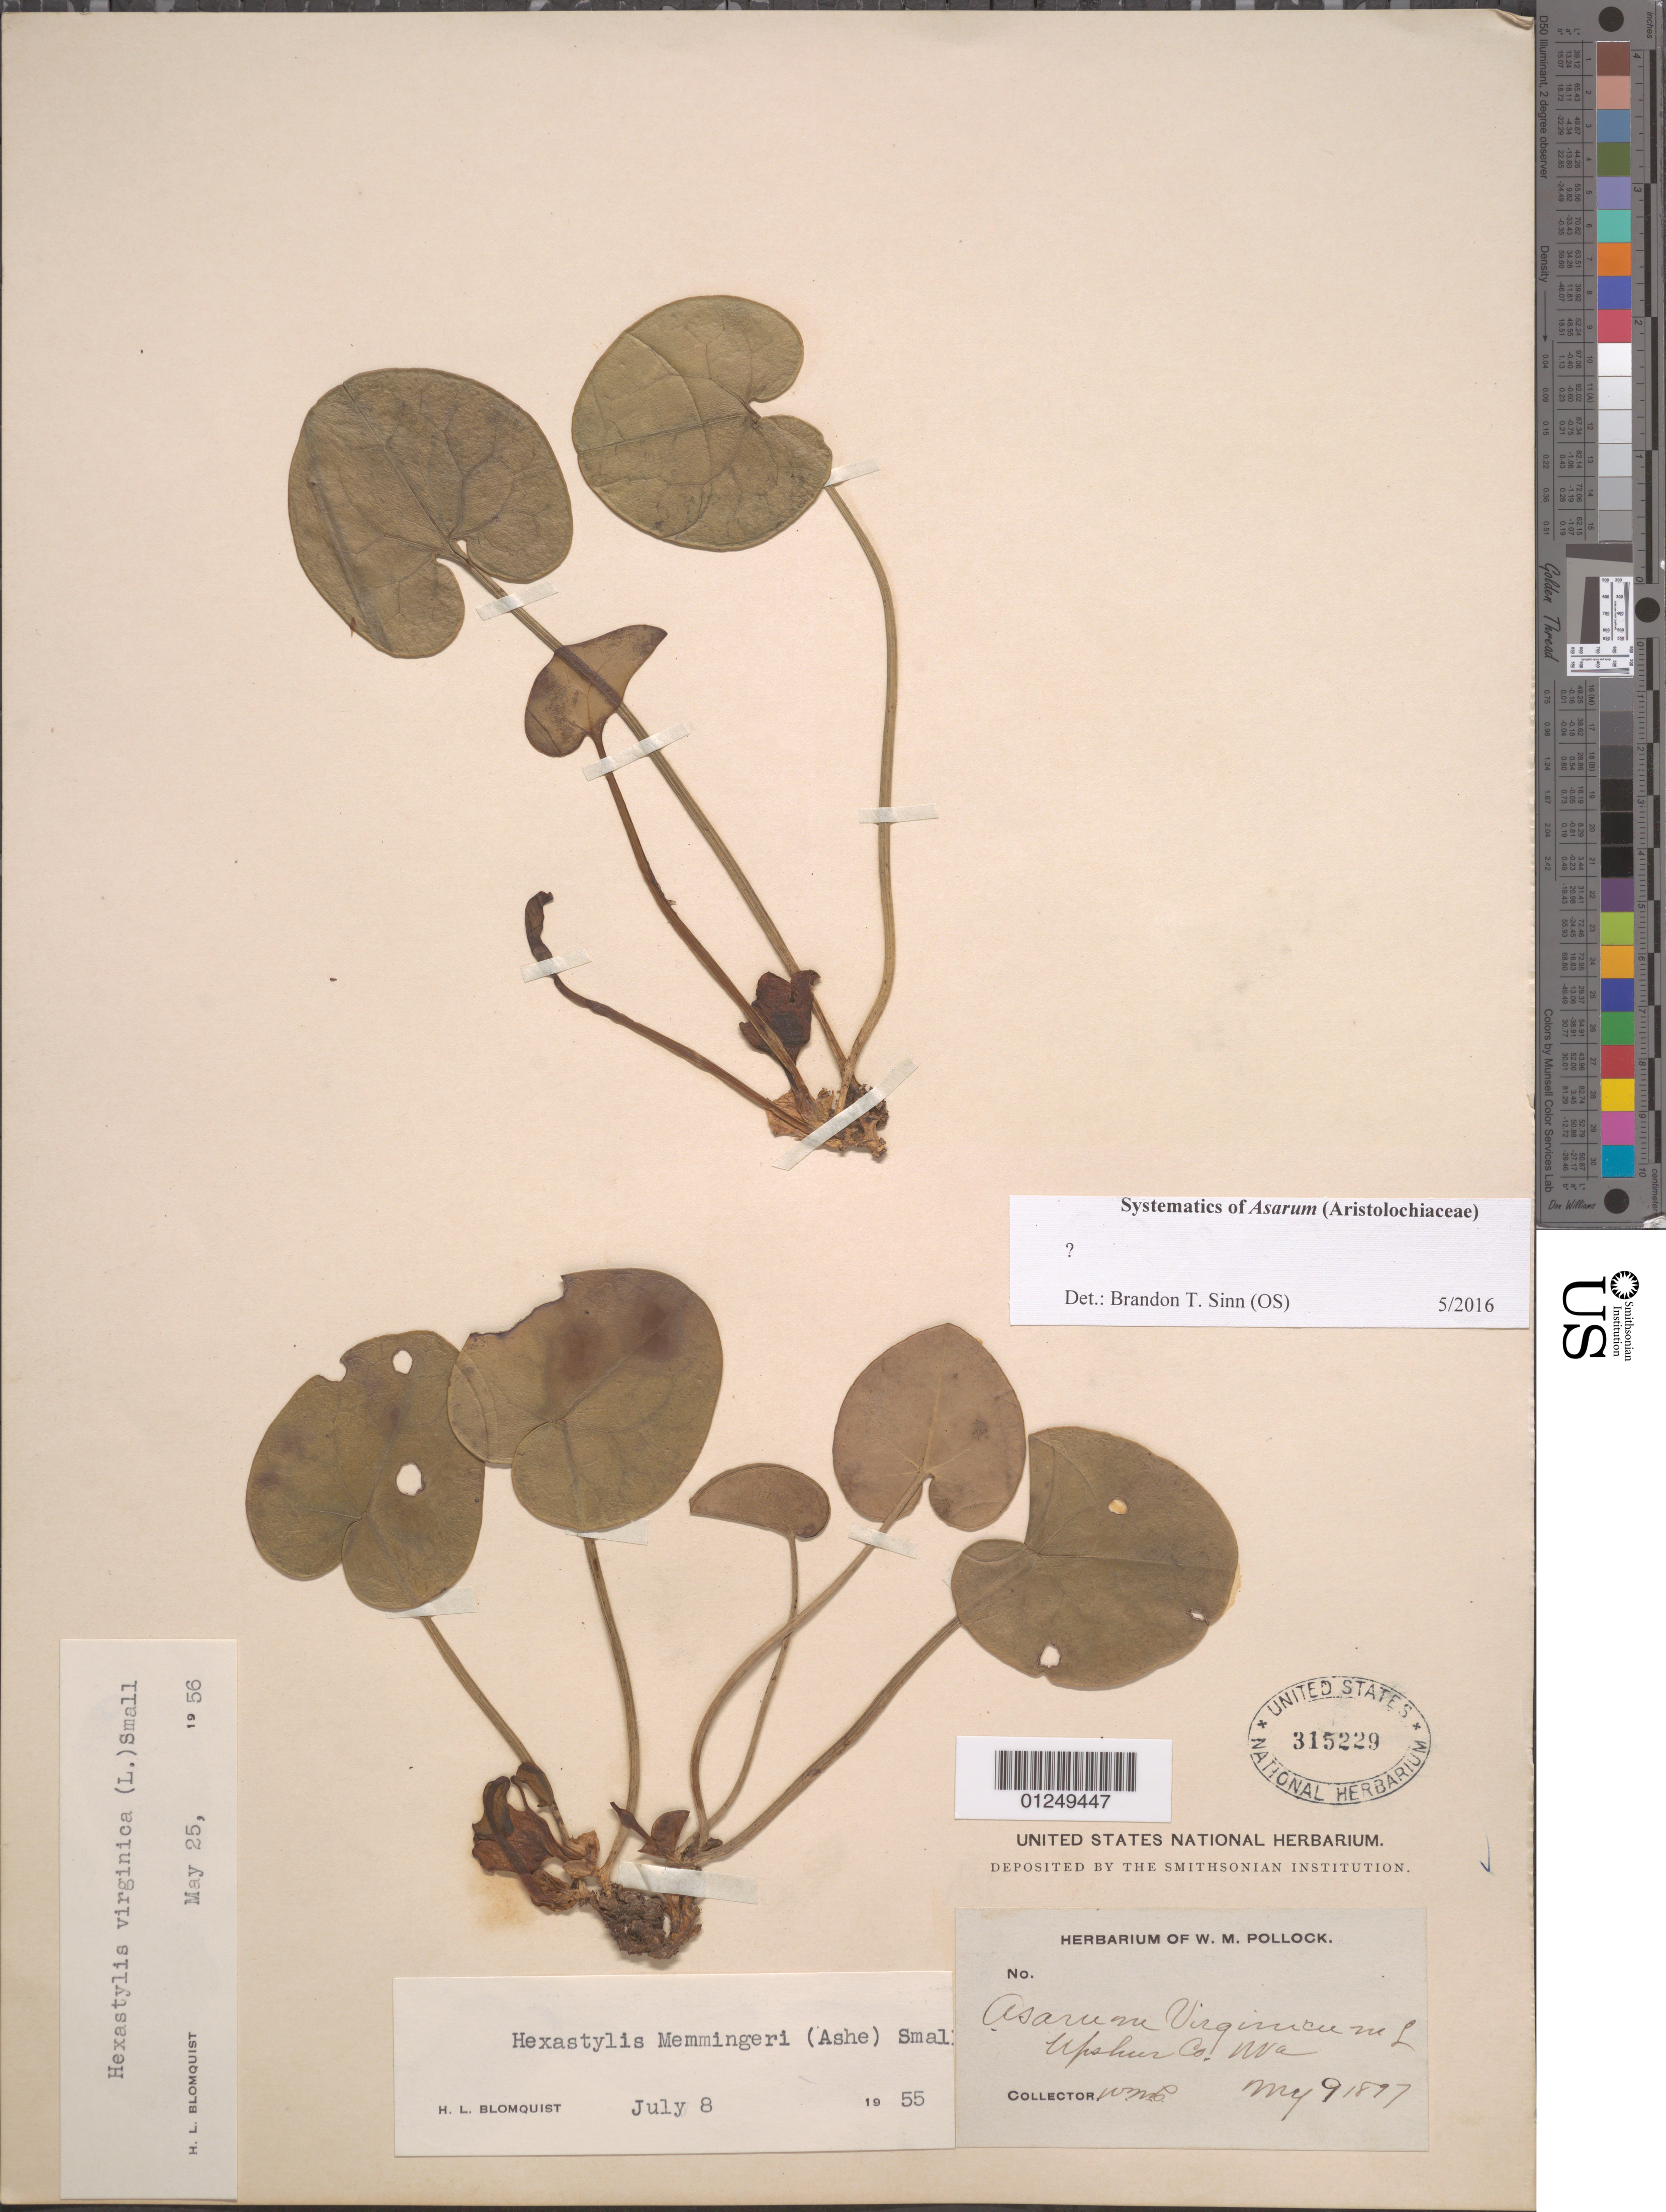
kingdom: Plantae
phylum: Tracheophyta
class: Magnoliopsida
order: Piperales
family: Aristolochiaceae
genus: Hexastylis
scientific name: Hexastylis virginica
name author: (L.) Small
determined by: Blomquist, H. L.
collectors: W. M. Pollock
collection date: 1897-05-09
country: United States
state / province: West Virginia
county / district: Upshur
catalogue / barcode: US 315229